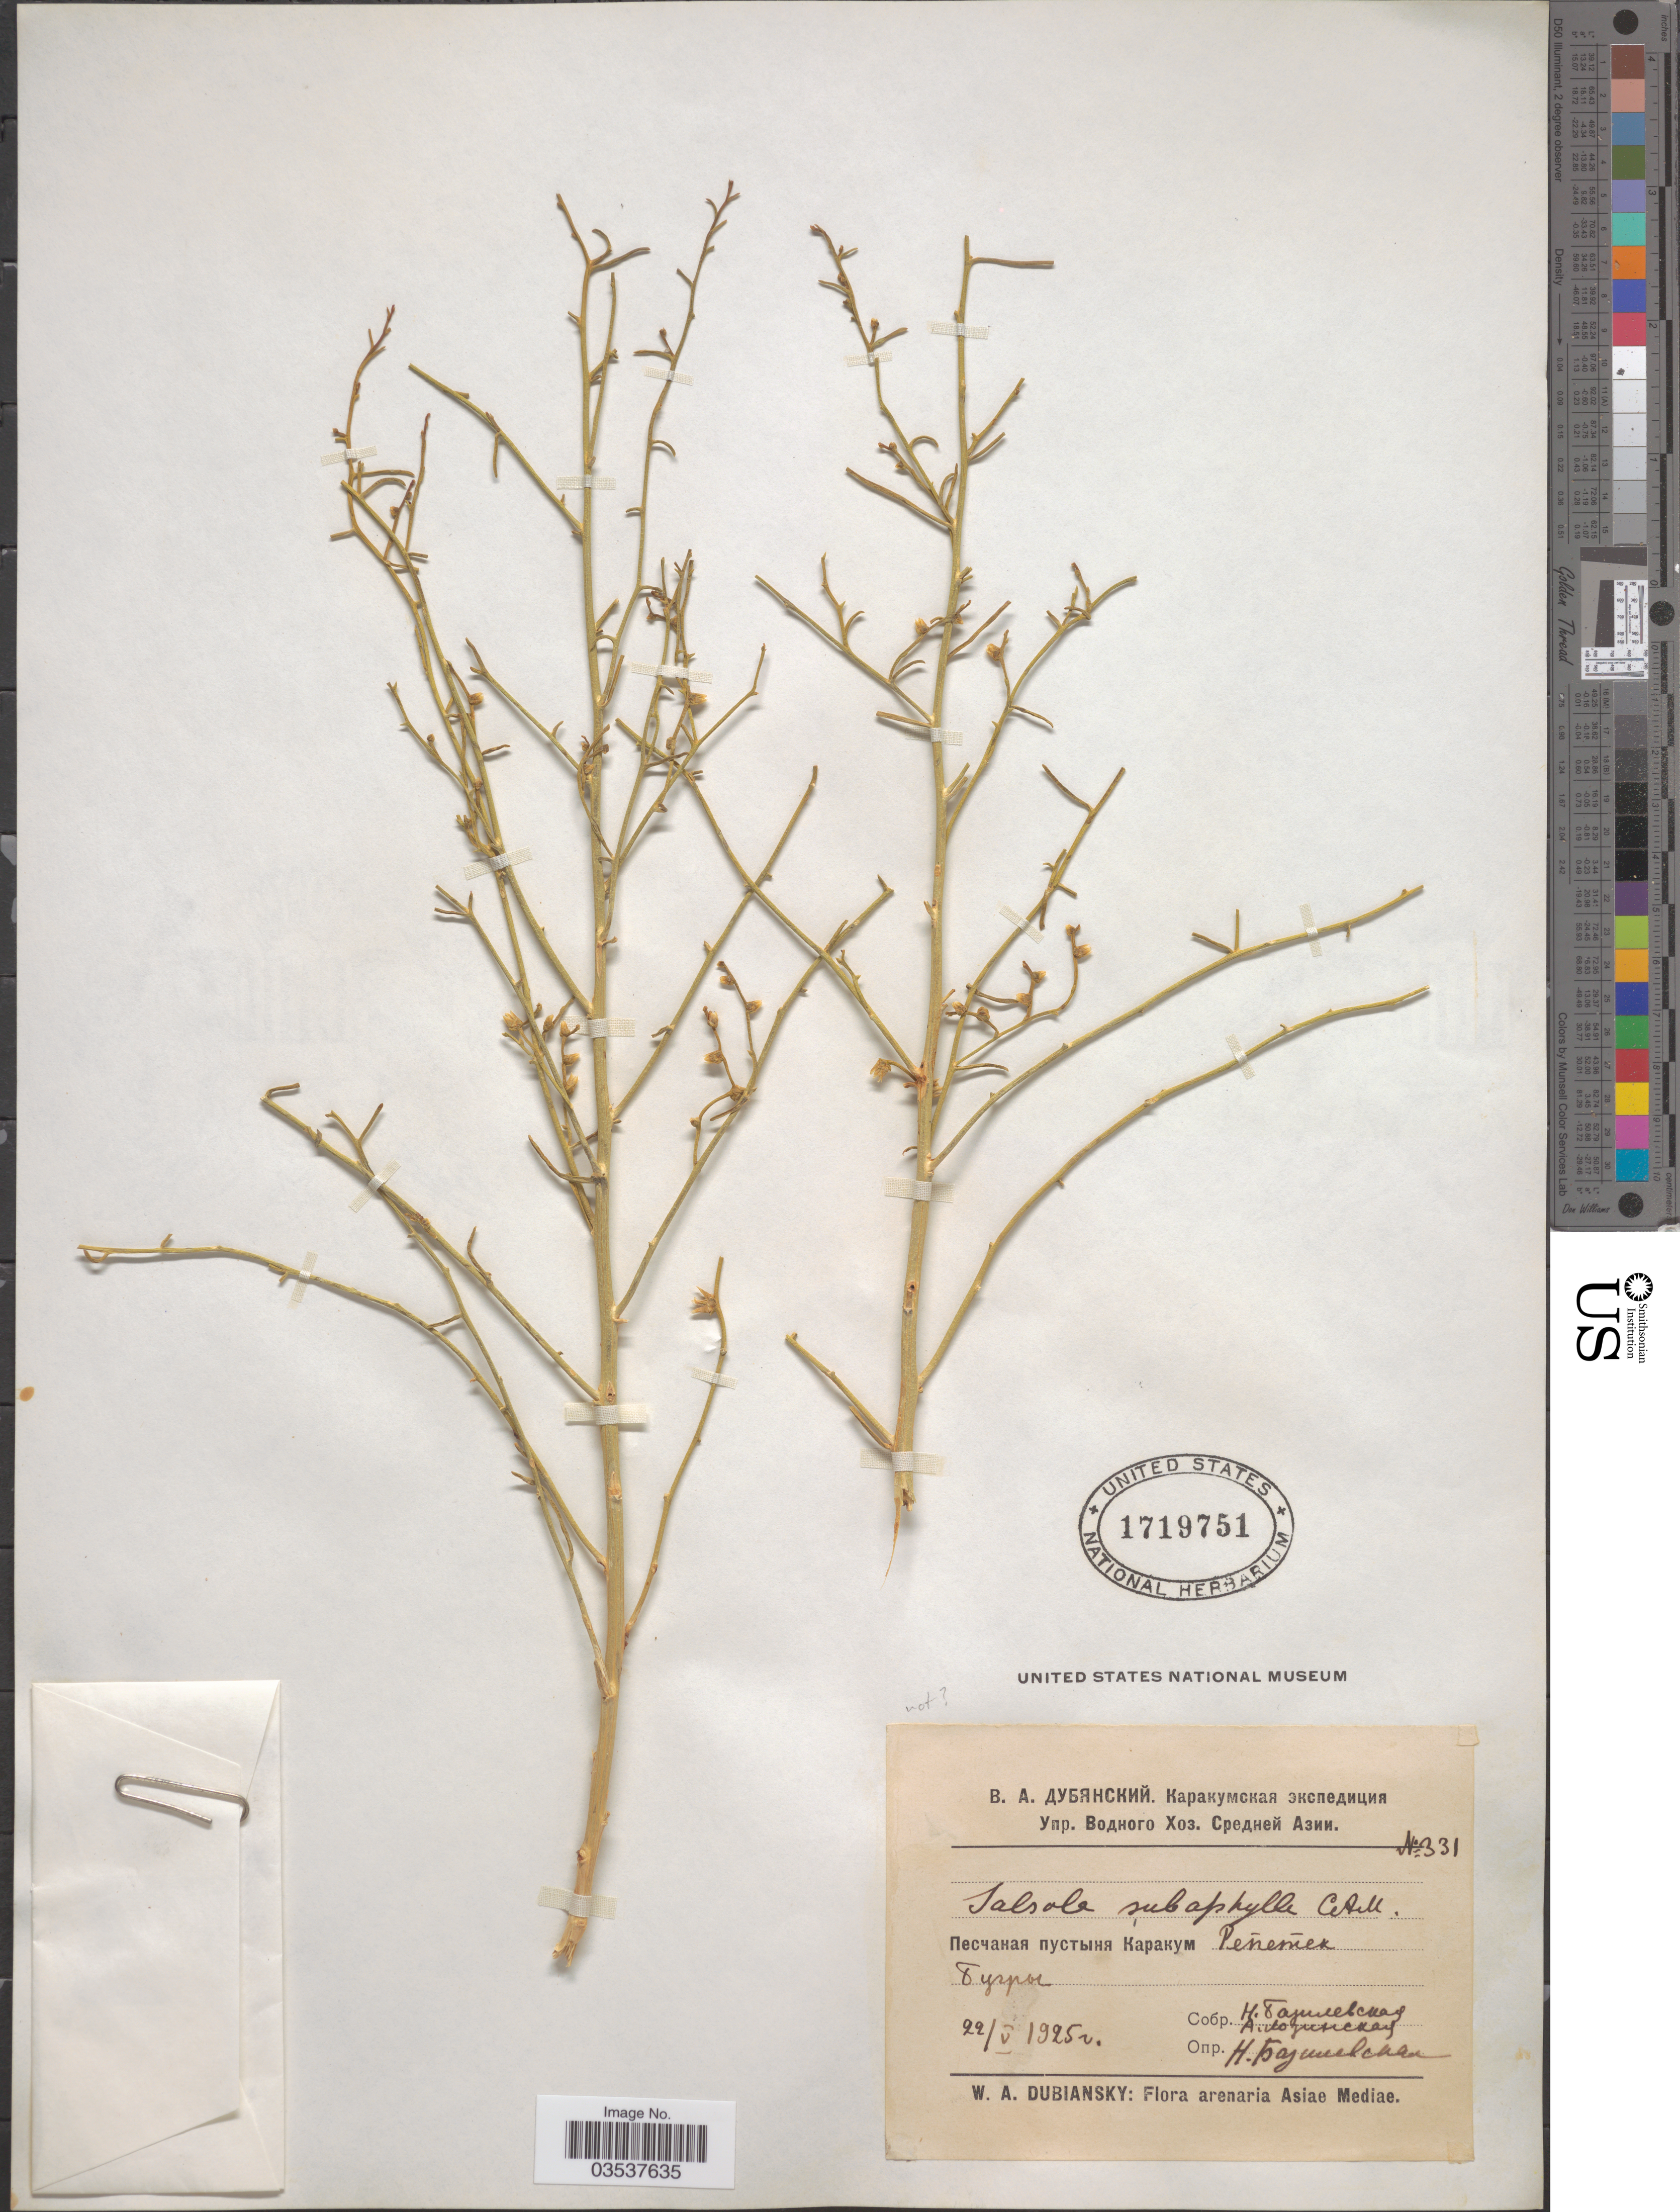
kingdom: Plantae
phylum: Tracheophyta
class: Magnoliopsida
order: Caryophyllales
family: Amaranthaceae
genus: Halothamnus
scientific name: Halothamnus subaphyllus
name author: (C.A. Mey.) Botsch.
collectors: N. Bazilevskaya & A. Lozinskaya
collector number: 331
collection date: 1925-05-22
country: Turkmenistan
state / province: Lebap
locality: Repetek Station, Karakum Desert.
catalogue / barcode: US 1719751